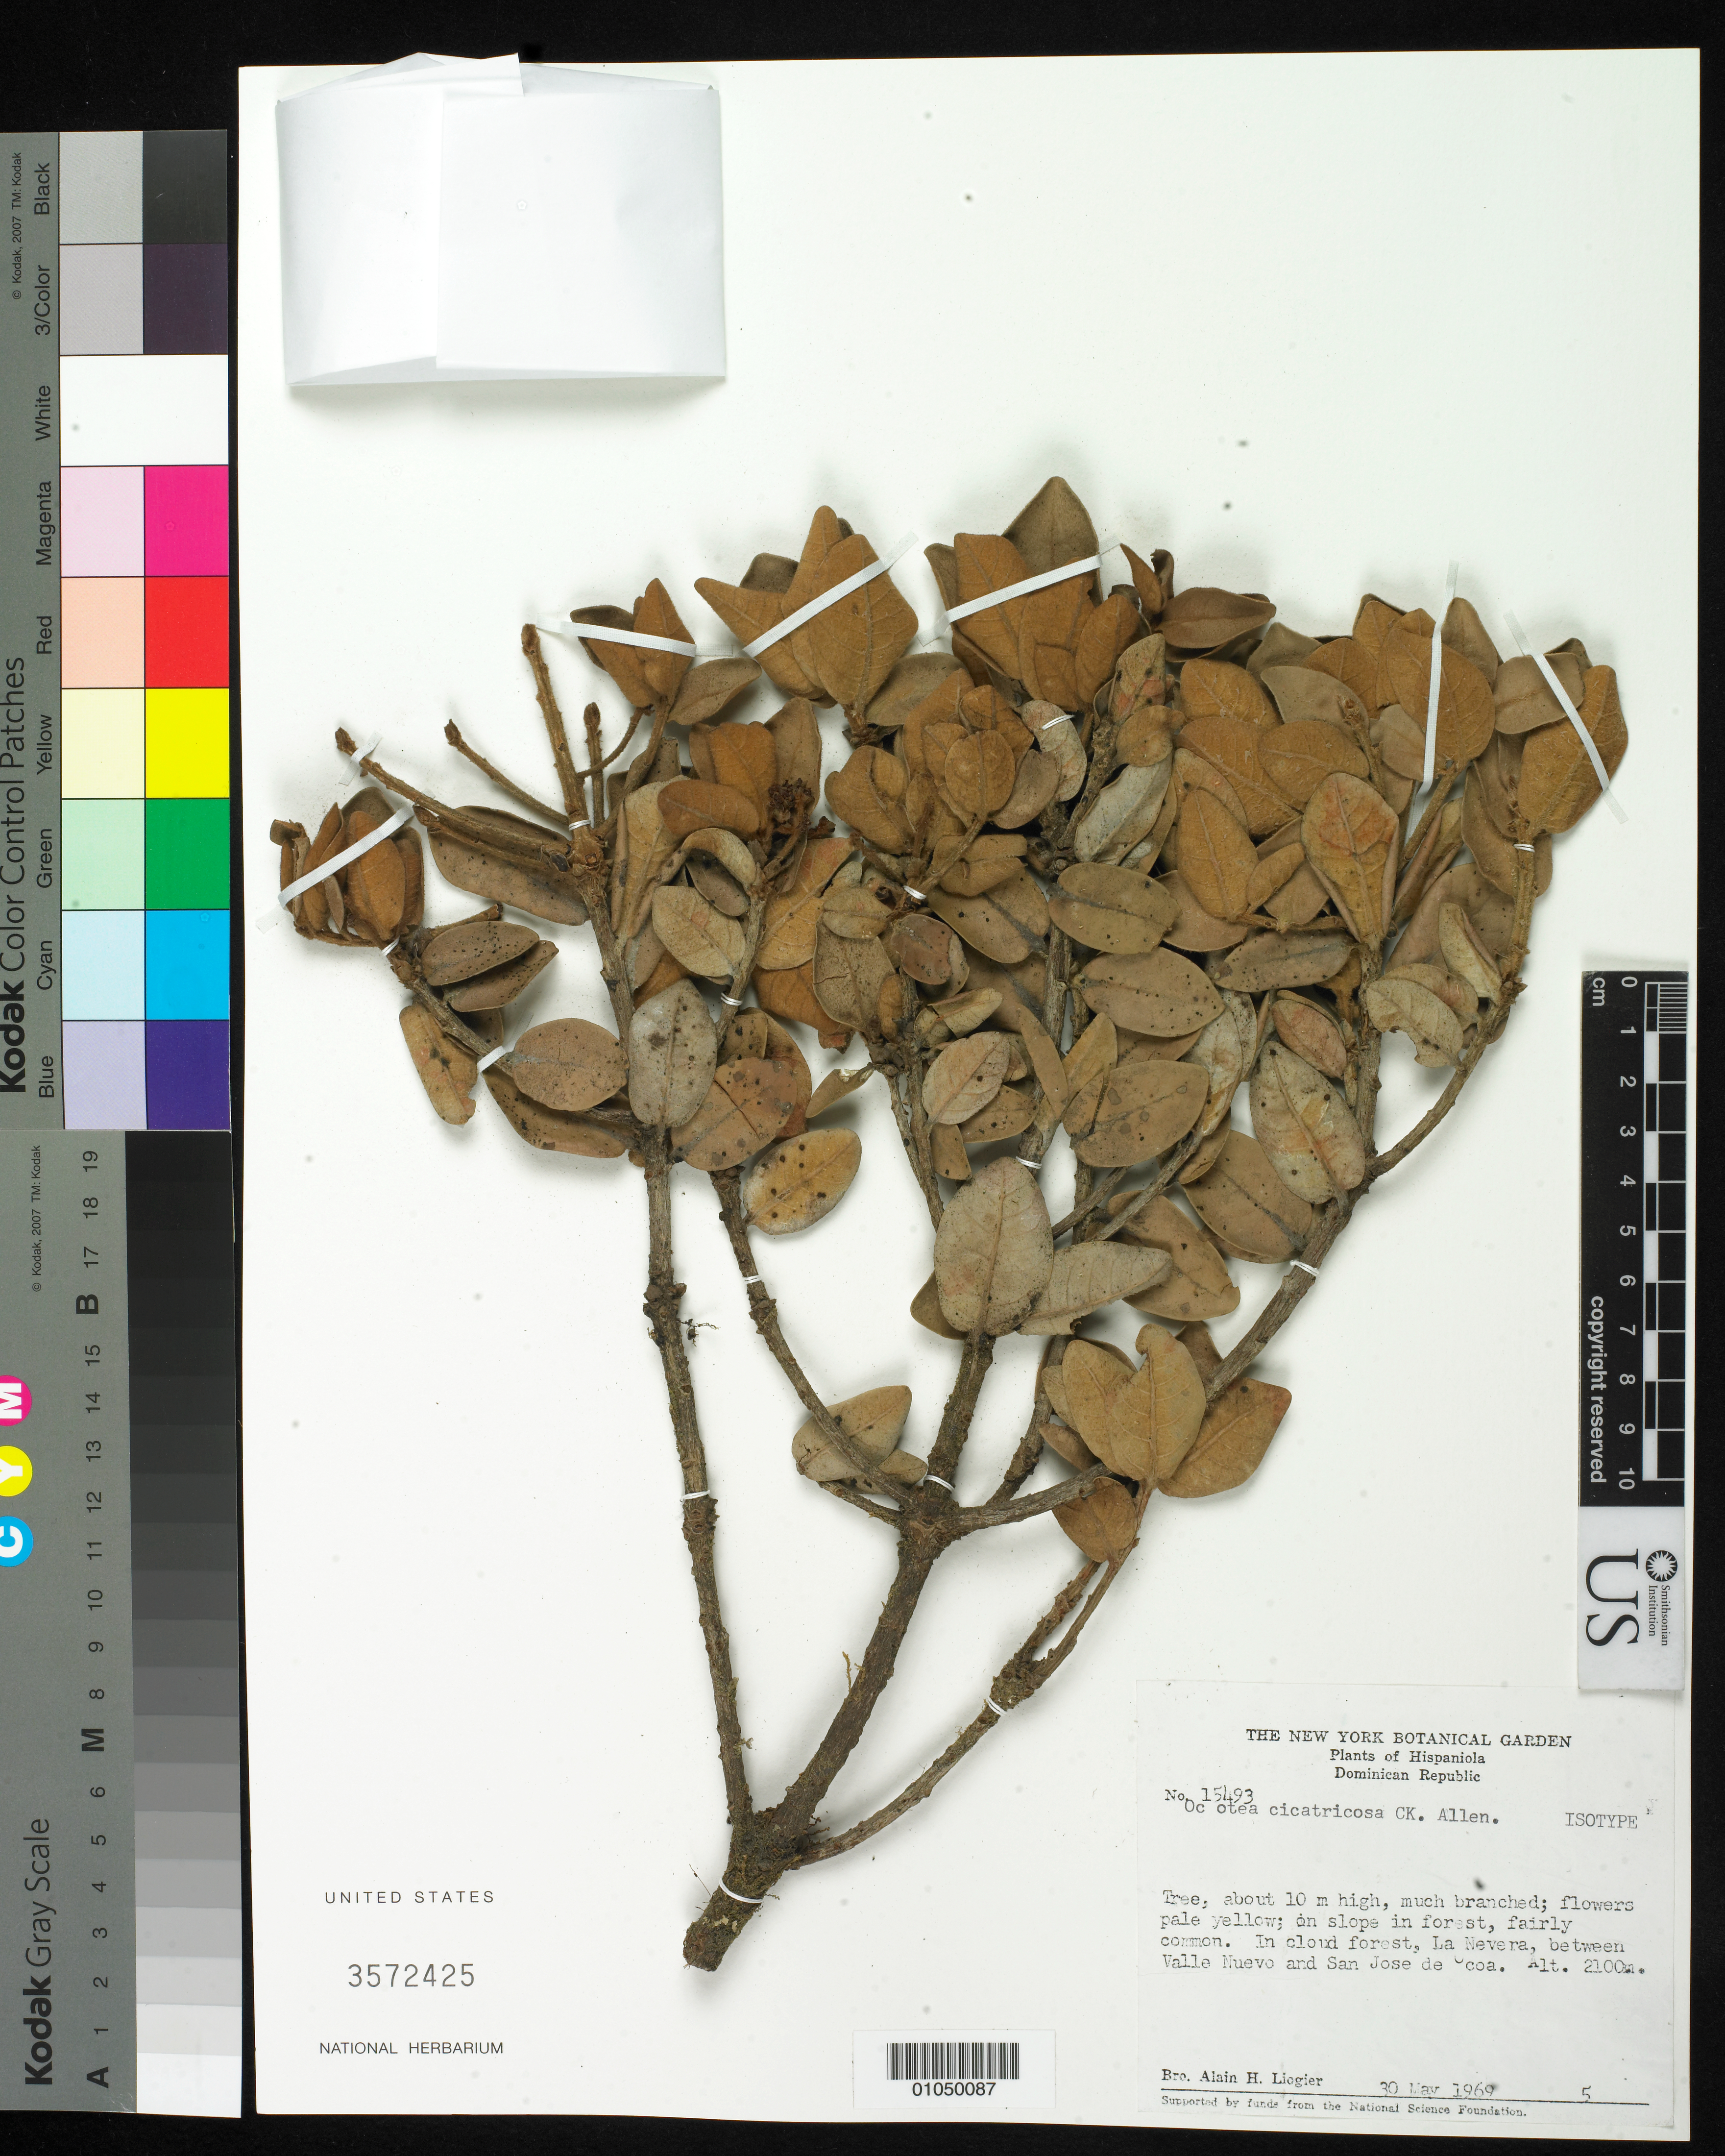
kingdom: Plantae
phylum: Tracheophyta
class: Magnoliopsida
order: Laurales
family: Lauraceae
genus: Ocotea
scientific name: Ocotea cicatricosa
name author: C.K. Allen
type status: Isotype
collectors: A. H. Liogier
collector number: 15493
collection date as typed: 30 May 1969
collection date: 1969-05-30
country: Dominican Republic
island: Hispaniola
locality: La Nevera, between Valle Nuevo and San Jose de Ocoa.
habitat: Cloud forest.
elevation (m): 2100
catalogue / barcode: US 3572425